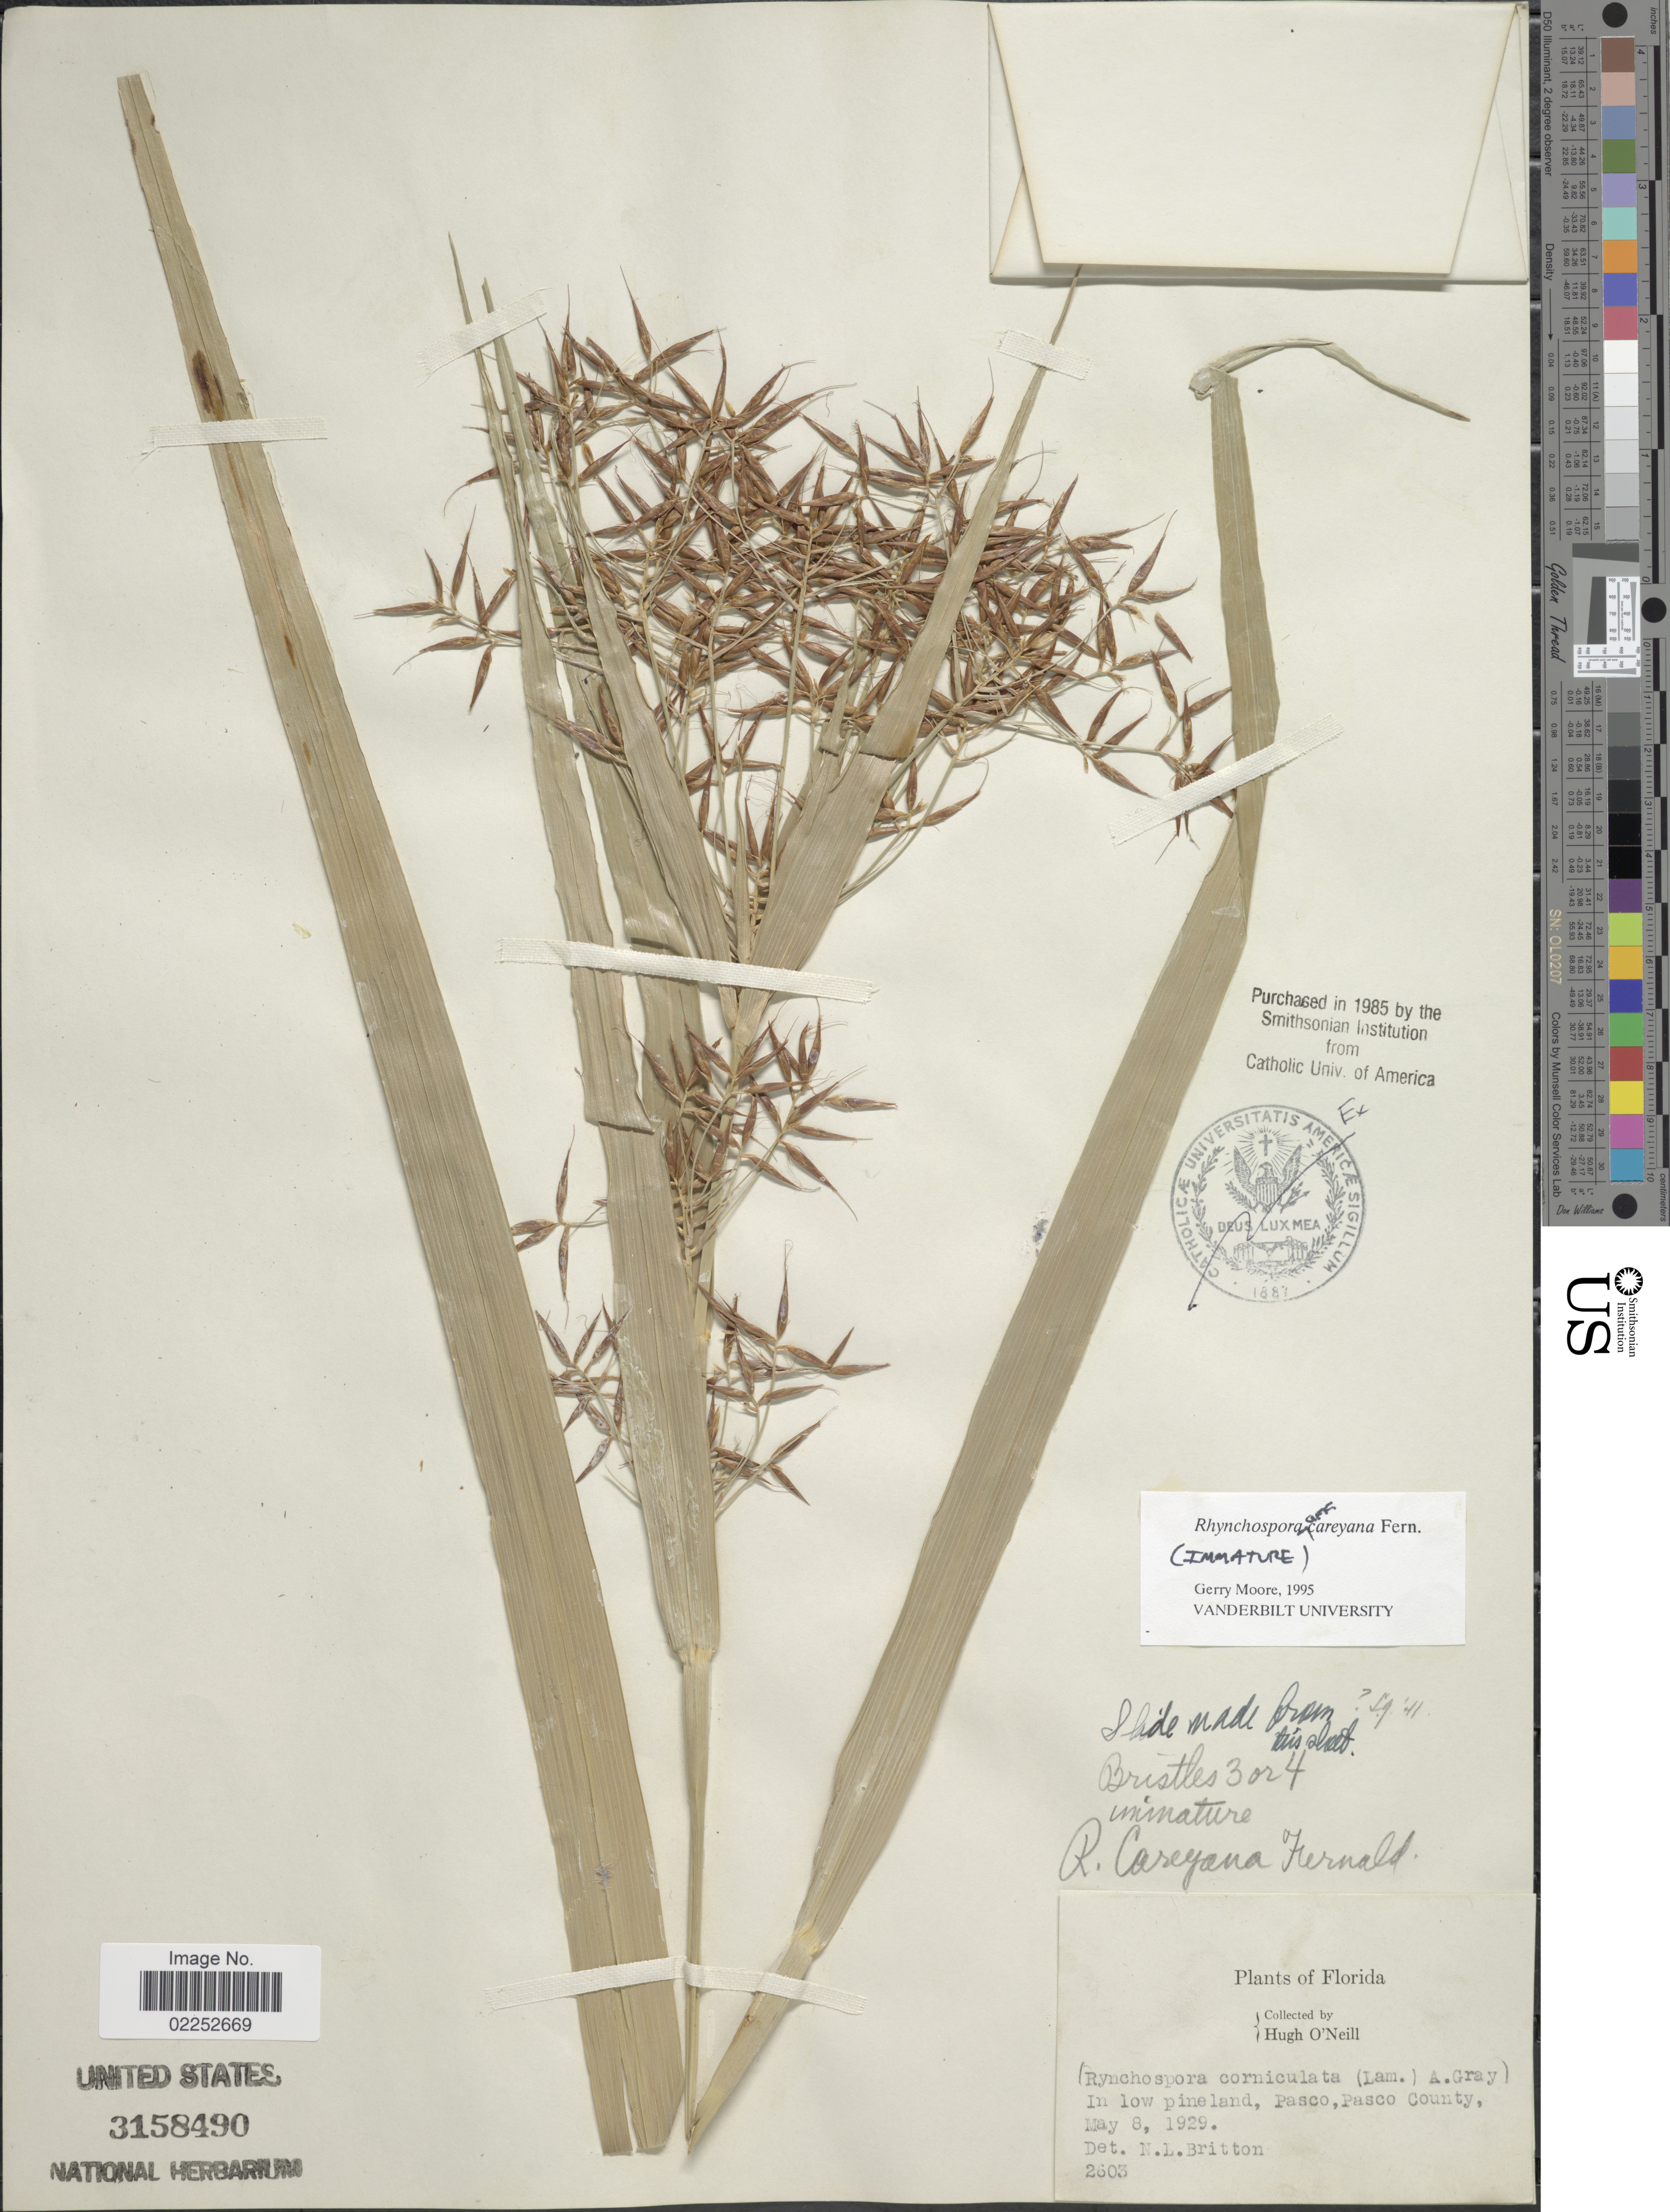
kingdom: Plantae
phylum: Tracheophyta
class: Liliopsida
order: Poales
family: Cyperaceae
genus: Rhynchospora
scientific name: Rhynchospora careyana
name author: Fernald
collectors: H. O'Neill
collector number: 2603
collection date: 1929-05-08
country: United States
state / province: Florida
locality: In low pineland, Pasco, Pasco County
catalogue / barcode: US 3158490